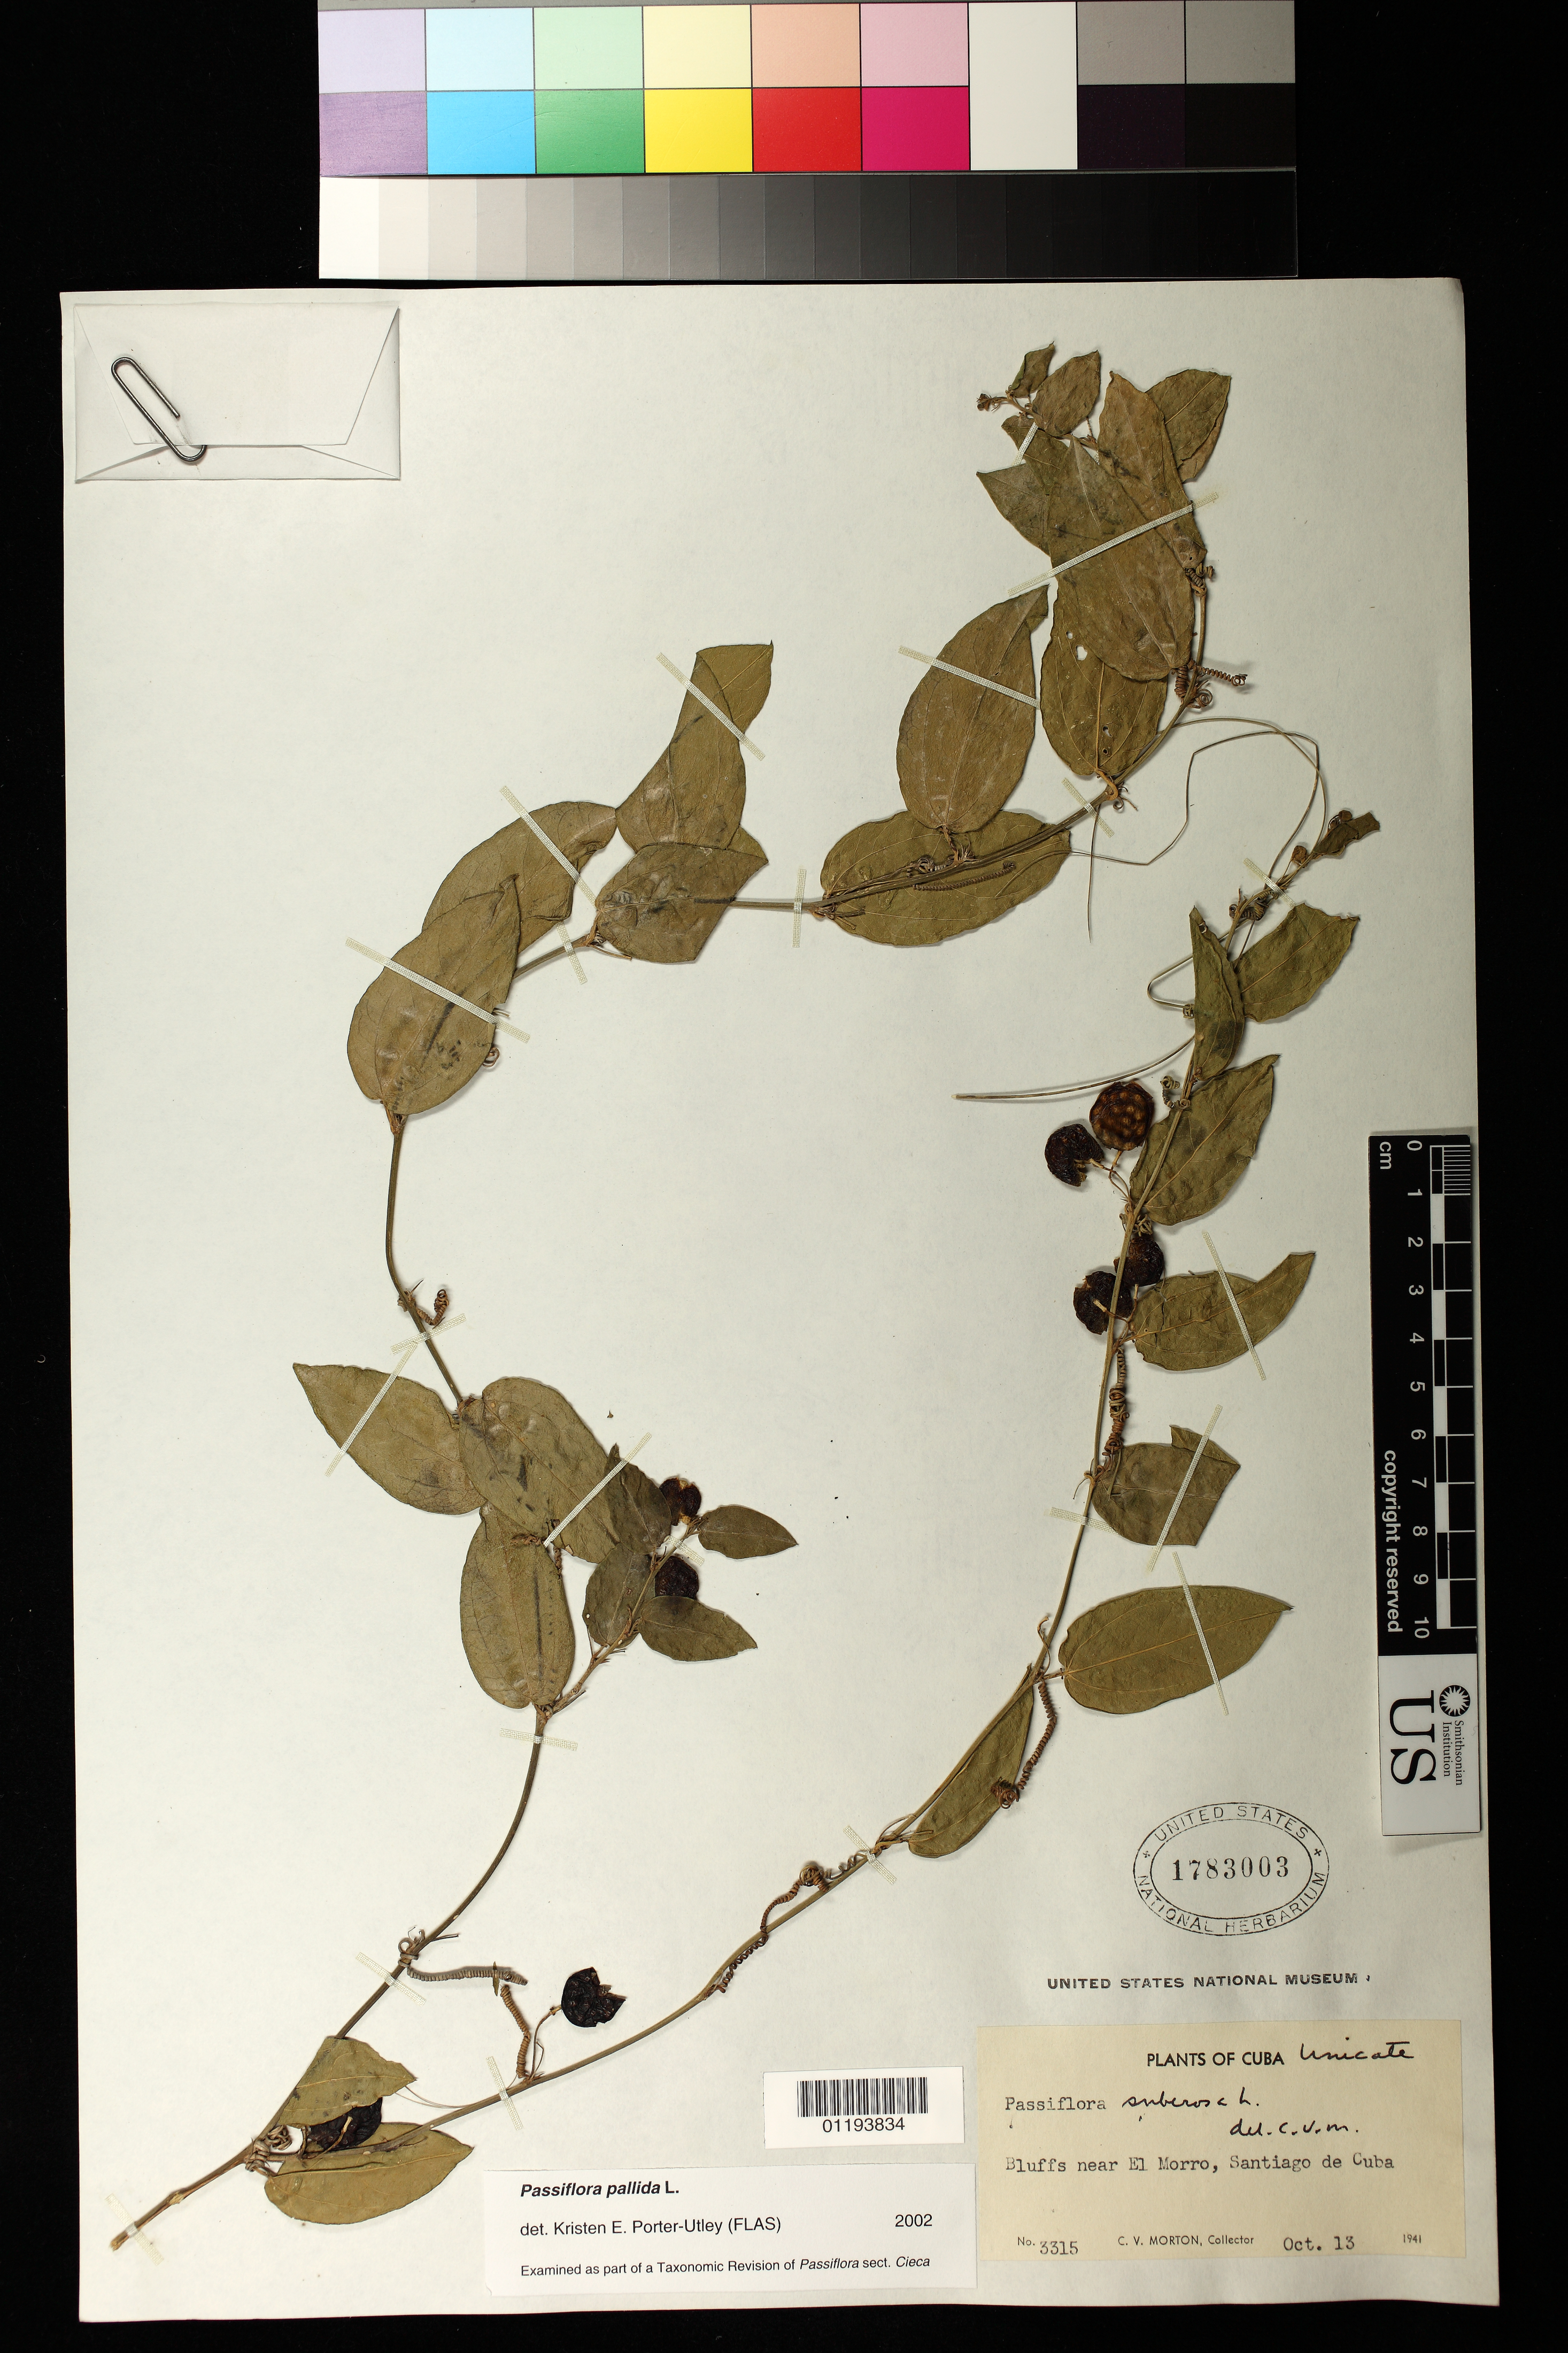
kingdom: Plantae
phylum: Tracheophyta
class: Magnoliopsida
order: Malpighiales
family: Passifloraceae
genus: Passiflora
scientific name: Passiflora pallida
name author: L.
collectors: C. V. Morton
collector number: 3315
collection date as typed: Oct 13 1941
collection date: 1941-10-13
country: Cuba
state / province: Santiago de Cuba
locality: Bluffs near El Morro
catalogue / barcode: US 1783003